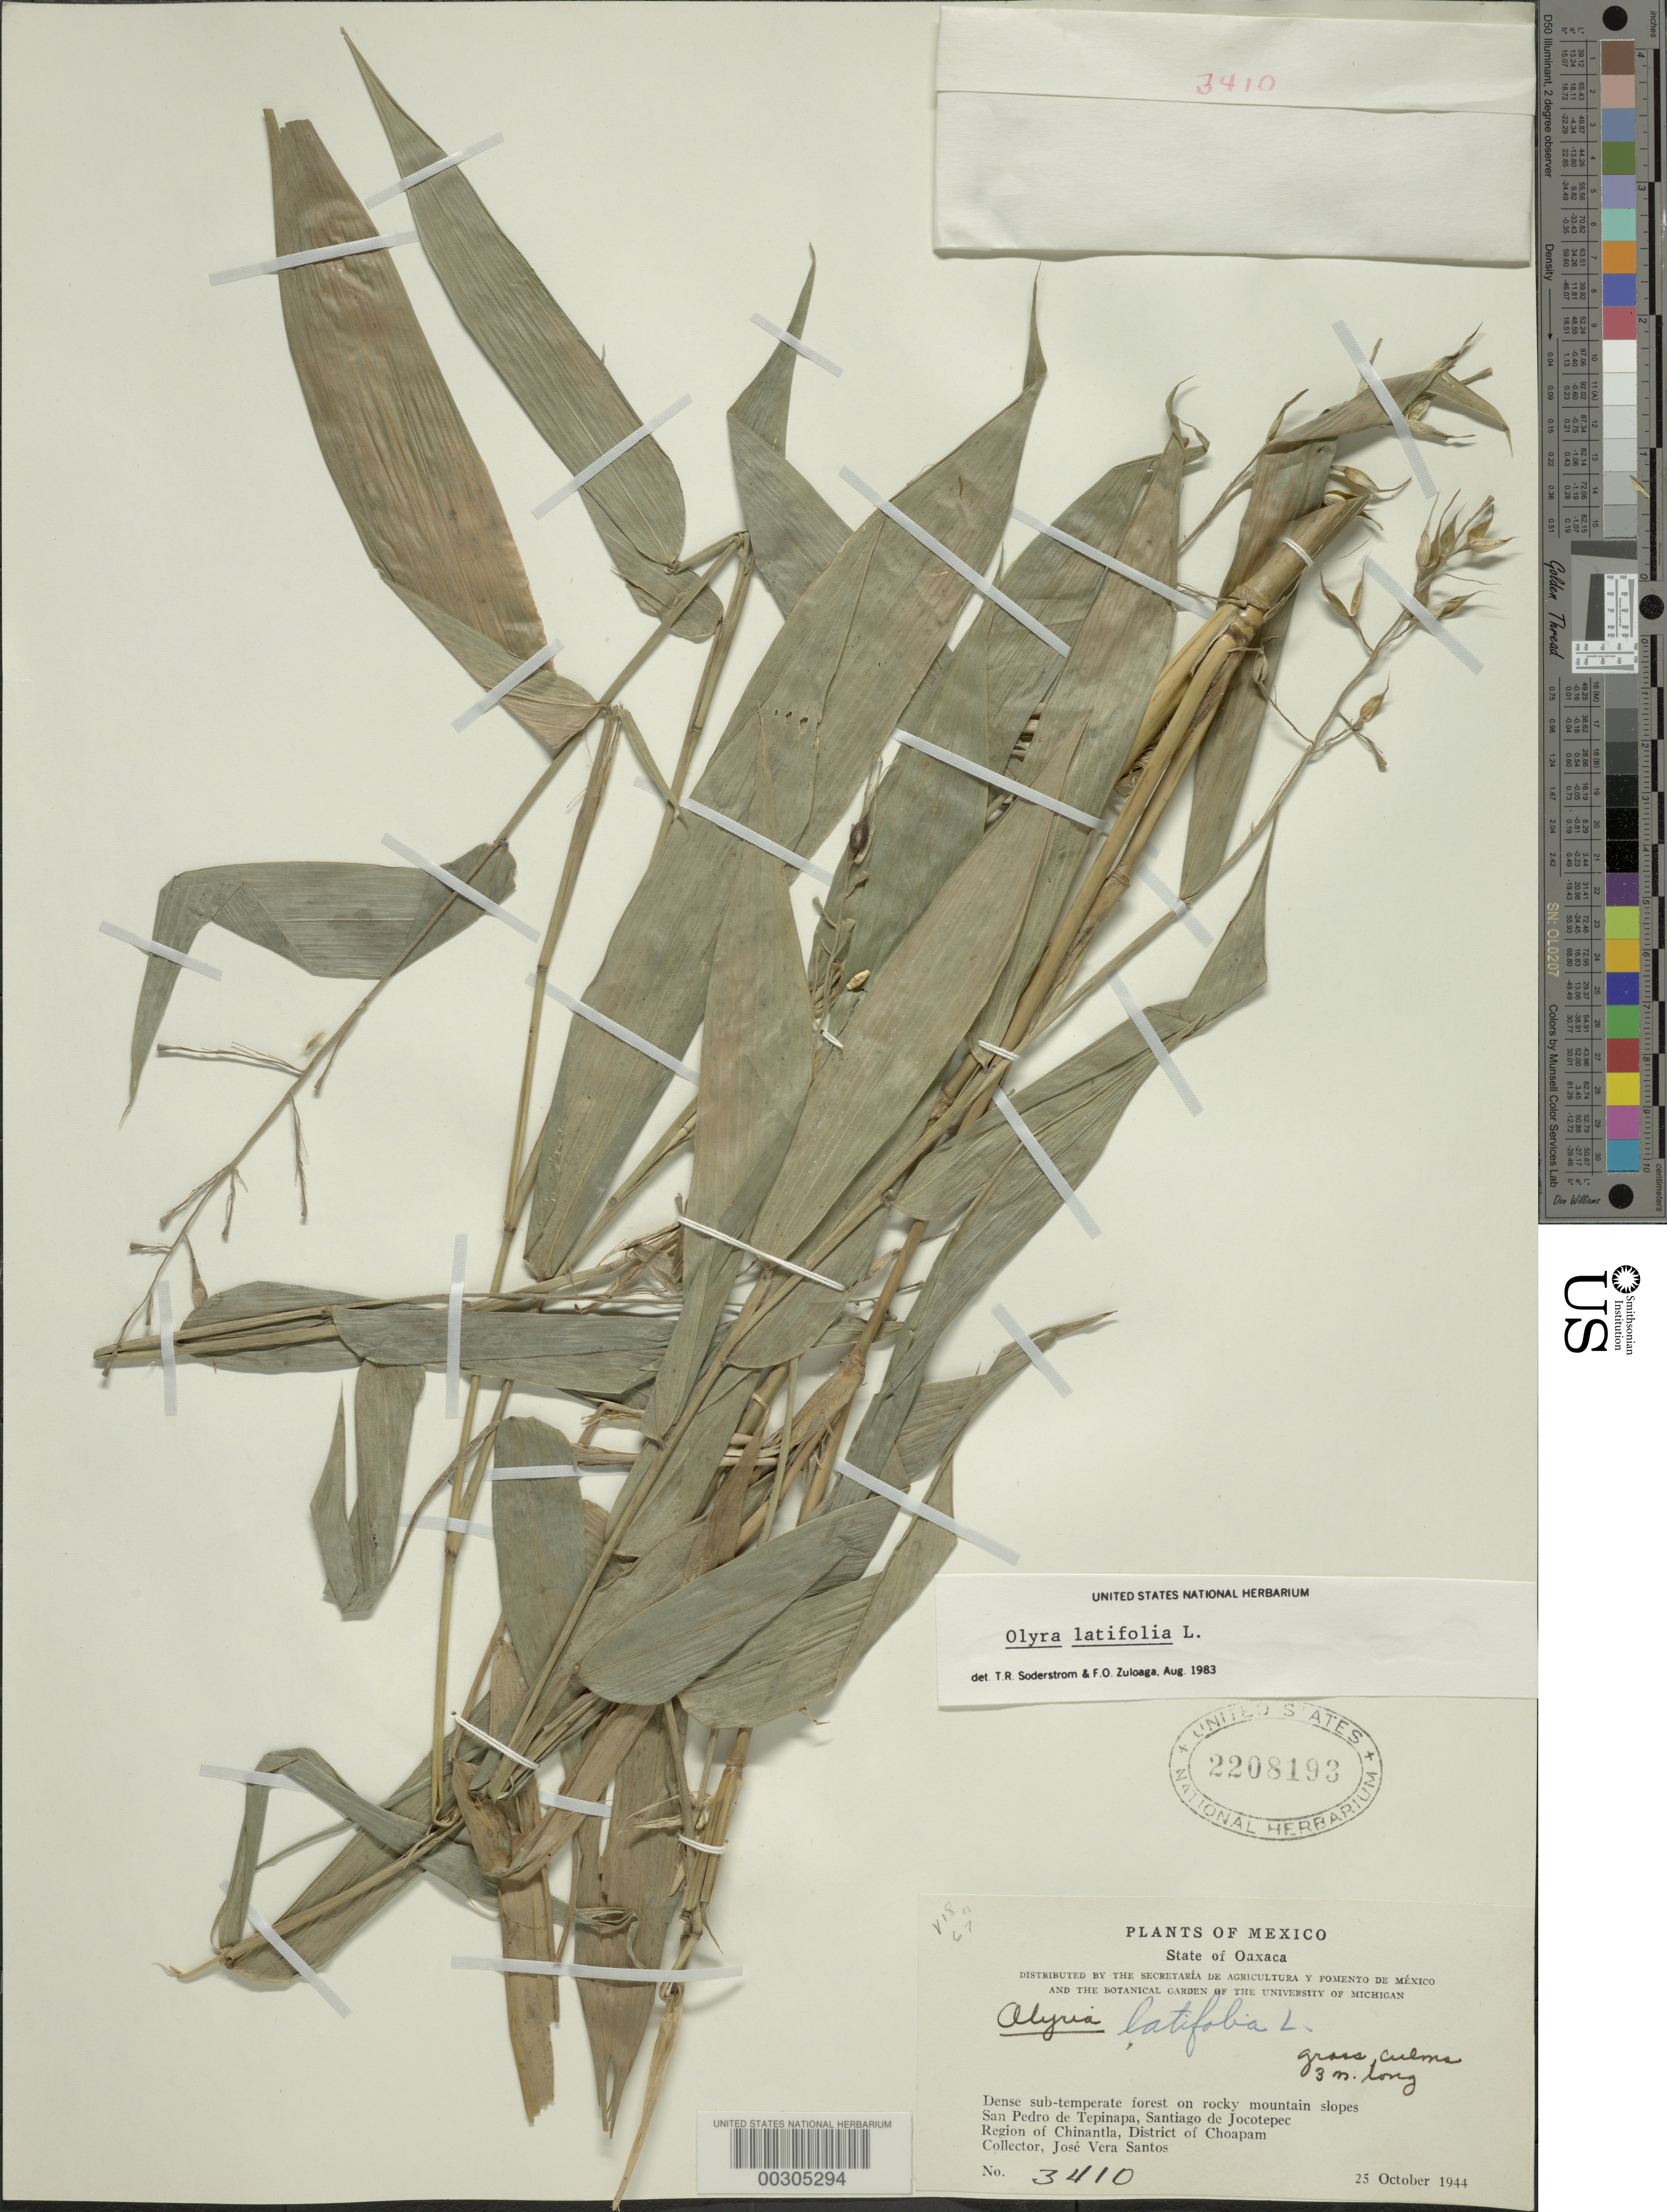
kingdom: Plantae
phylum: Tracheophyta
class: Liliopsida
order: Poales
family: Poaceae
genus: Olyra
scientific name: Olyra latifolia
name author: L.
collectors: J. V. Santos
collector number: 3410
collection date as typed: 25 Oct 1944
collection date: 1944-10-25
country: Mexico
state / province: Oaxaca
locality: Choapan mun. (?), San Pedro de Tepinapa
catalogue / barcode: US 2208193